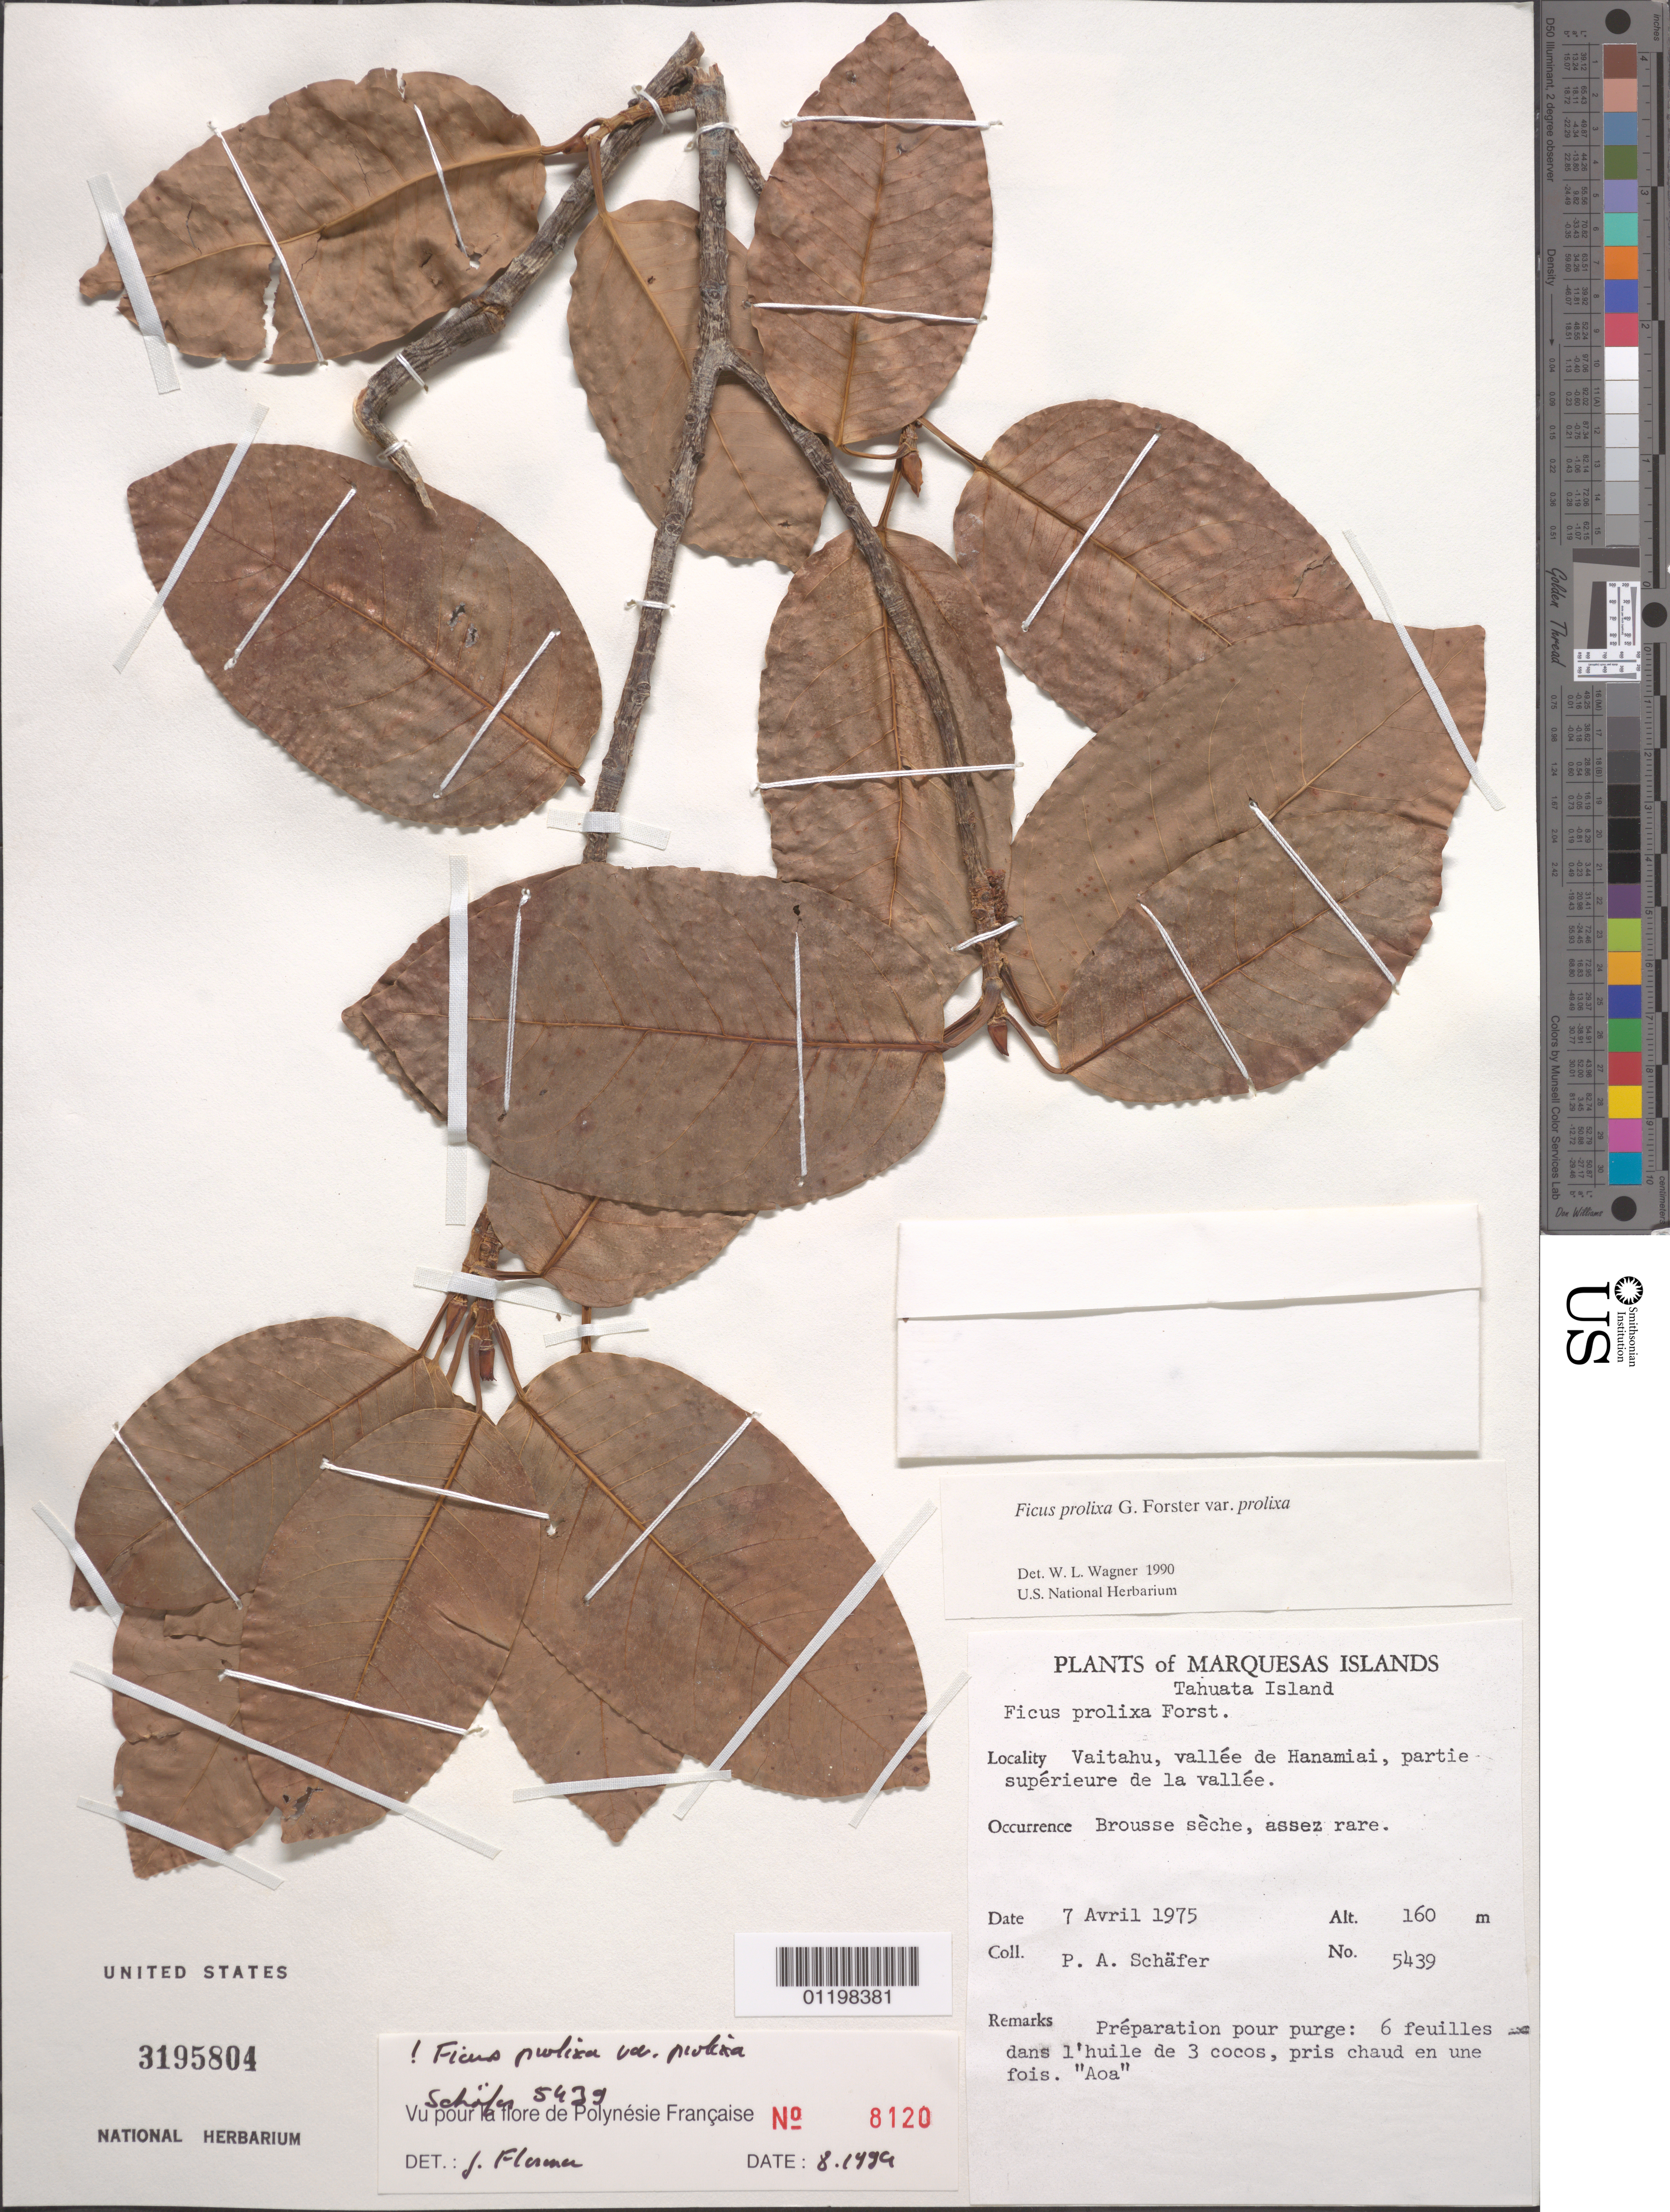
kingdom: Plantae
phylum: Tracheophyta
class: Magnoliopsida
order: Rosales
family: Moraceae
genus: Ficus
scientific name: Ficus prolixa var. prolixa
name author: G. Forst.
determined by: Wagner, W. L., (BOT), Smithsonian Institution - National Museum of Natural History (UNITED STATES)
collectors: P. A. Schäfer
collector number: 5439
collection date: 1975-04-07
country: French Polynesia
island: Tahuata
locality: Vaitahu, vallée de Hanamiai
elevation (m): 160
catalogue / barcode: US 3195804